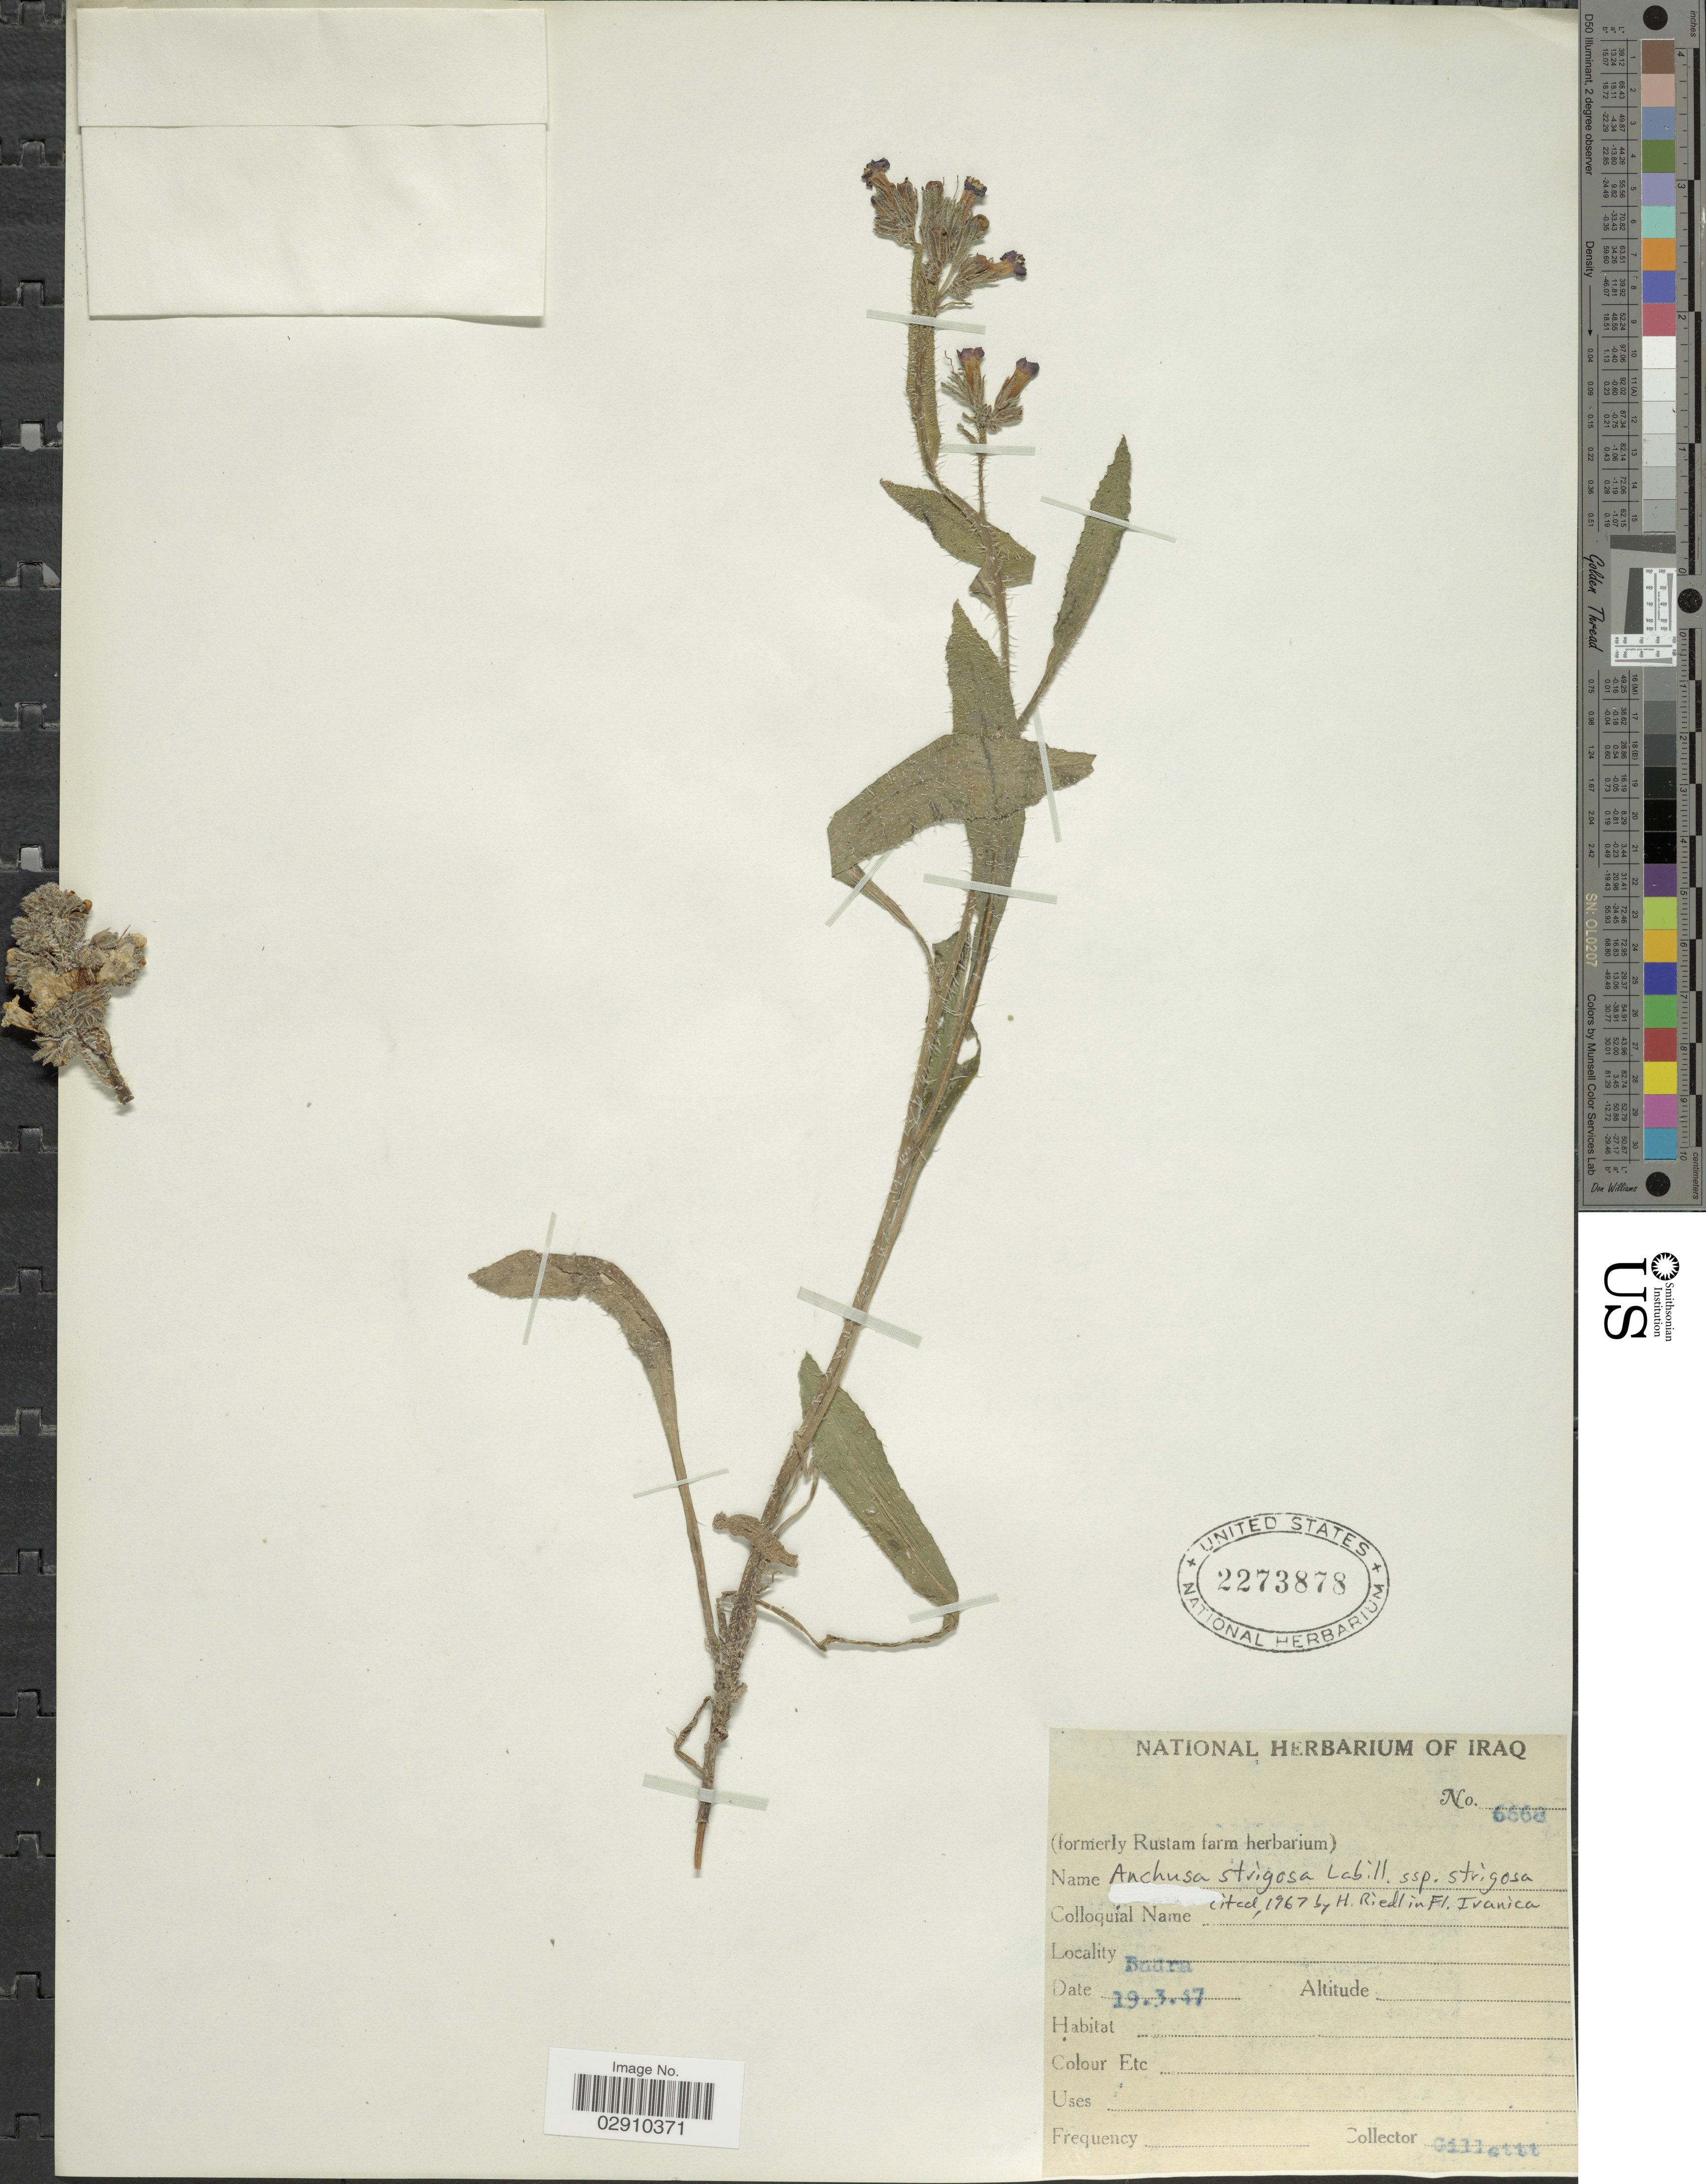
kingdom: Plantae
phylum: Tracheophyta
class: Magnoliopsida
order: Boraginales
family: Boraginaceae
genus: Anchusa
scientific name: Anchusa strigosa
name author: Banks & Sol.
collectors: Gillett, --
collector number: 6668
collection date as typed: Transcribed d/m/y: 19/3/57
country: Iraq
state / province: Wasit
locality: Badra.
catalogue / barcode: US 2273878